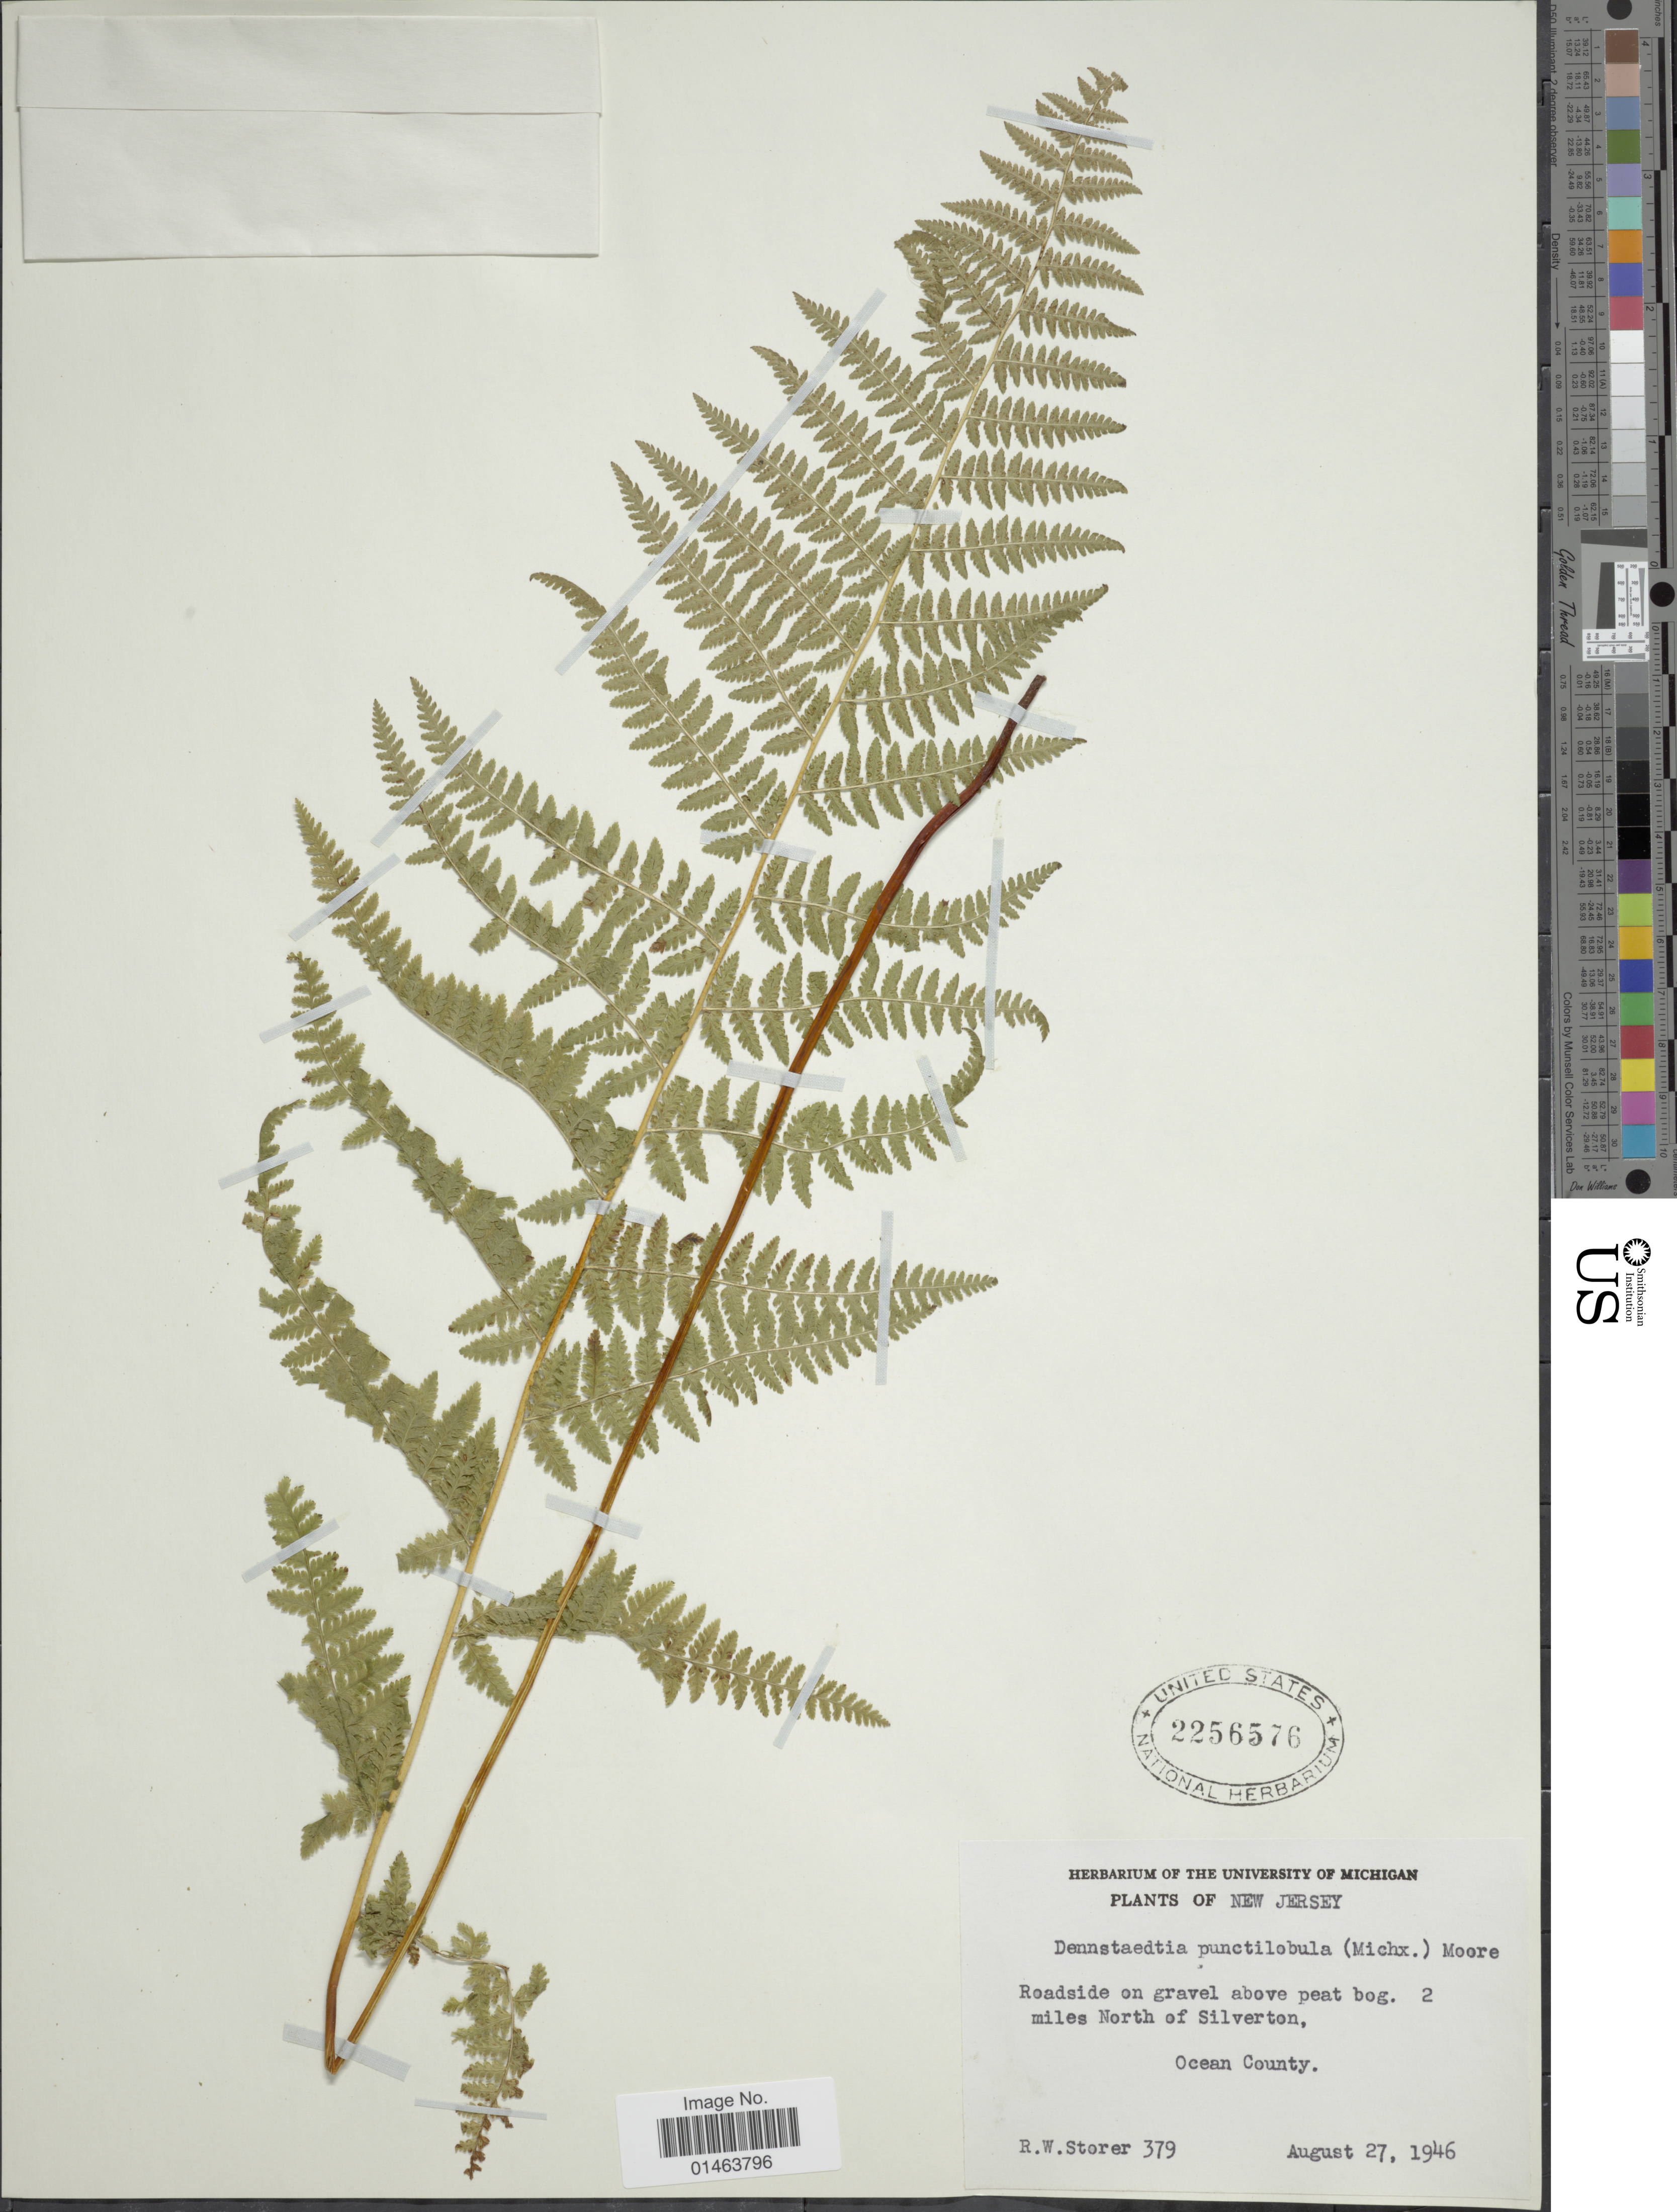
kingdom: Plantae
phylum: Tracheophyta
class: Polypodiopsida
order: Polypodiales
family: Dennstaedtiaceae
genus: Dennstaedtia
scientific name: Dennstaedtia punctilobula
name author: (Michx.) T. Moore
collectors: R. Storer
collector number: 379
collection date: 1946-08-27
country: United States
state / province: New Jersey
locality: New Jersey, Rooadside on gravel above peat bog. 2 miles North of Silverton, Ocean County.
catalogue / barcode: US 2256576